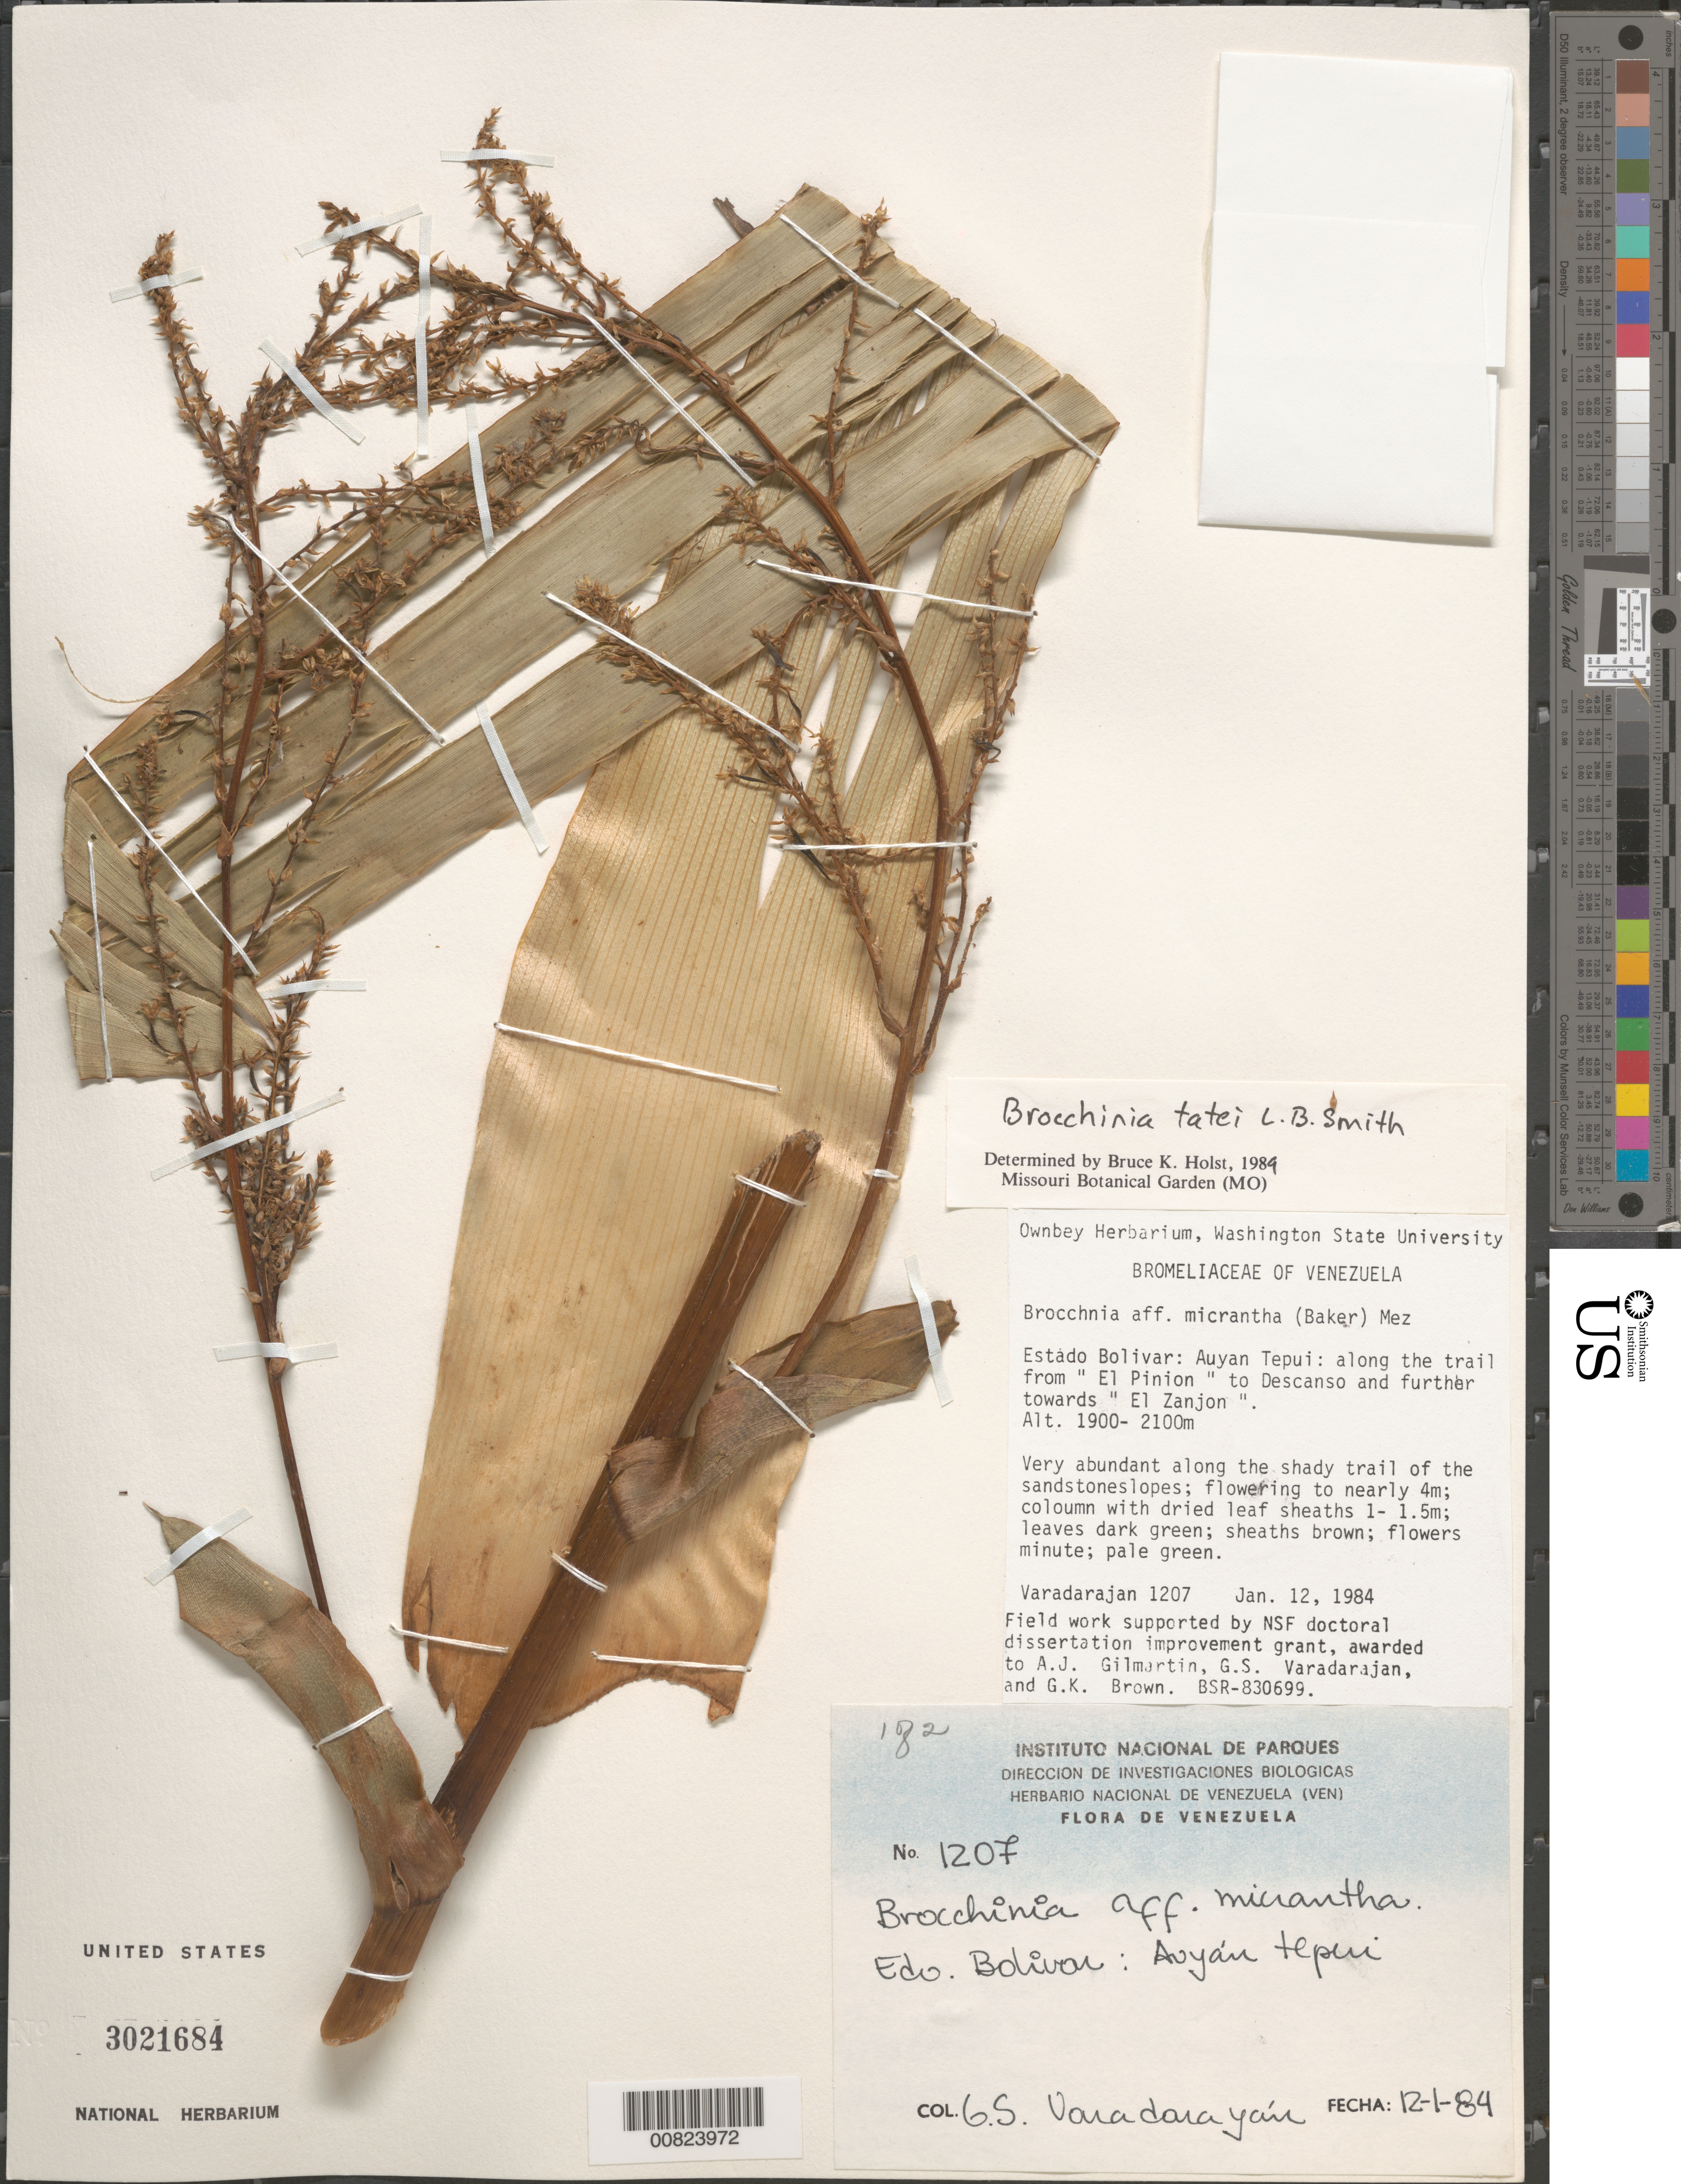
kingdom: Plantae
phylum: Tracheophyta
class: Liliopsida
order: Poales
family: Bromeliaceae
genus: Brocchinia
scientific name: Brocchinia tatei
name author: L.B. Sm.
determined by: Holst, Bruce K.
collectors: G. S. Varadarajan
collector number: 1207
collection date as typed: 12-Jan-84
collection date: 1984-01-12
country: Venezuela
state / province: Bolívar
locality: Auyan-tepuí, along trail from "El Pinion" to "Descanso" and further towards "El Zanjon"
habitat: Along the shady trail of the sandstone slopes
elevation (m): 1900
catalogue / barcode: US 3021684